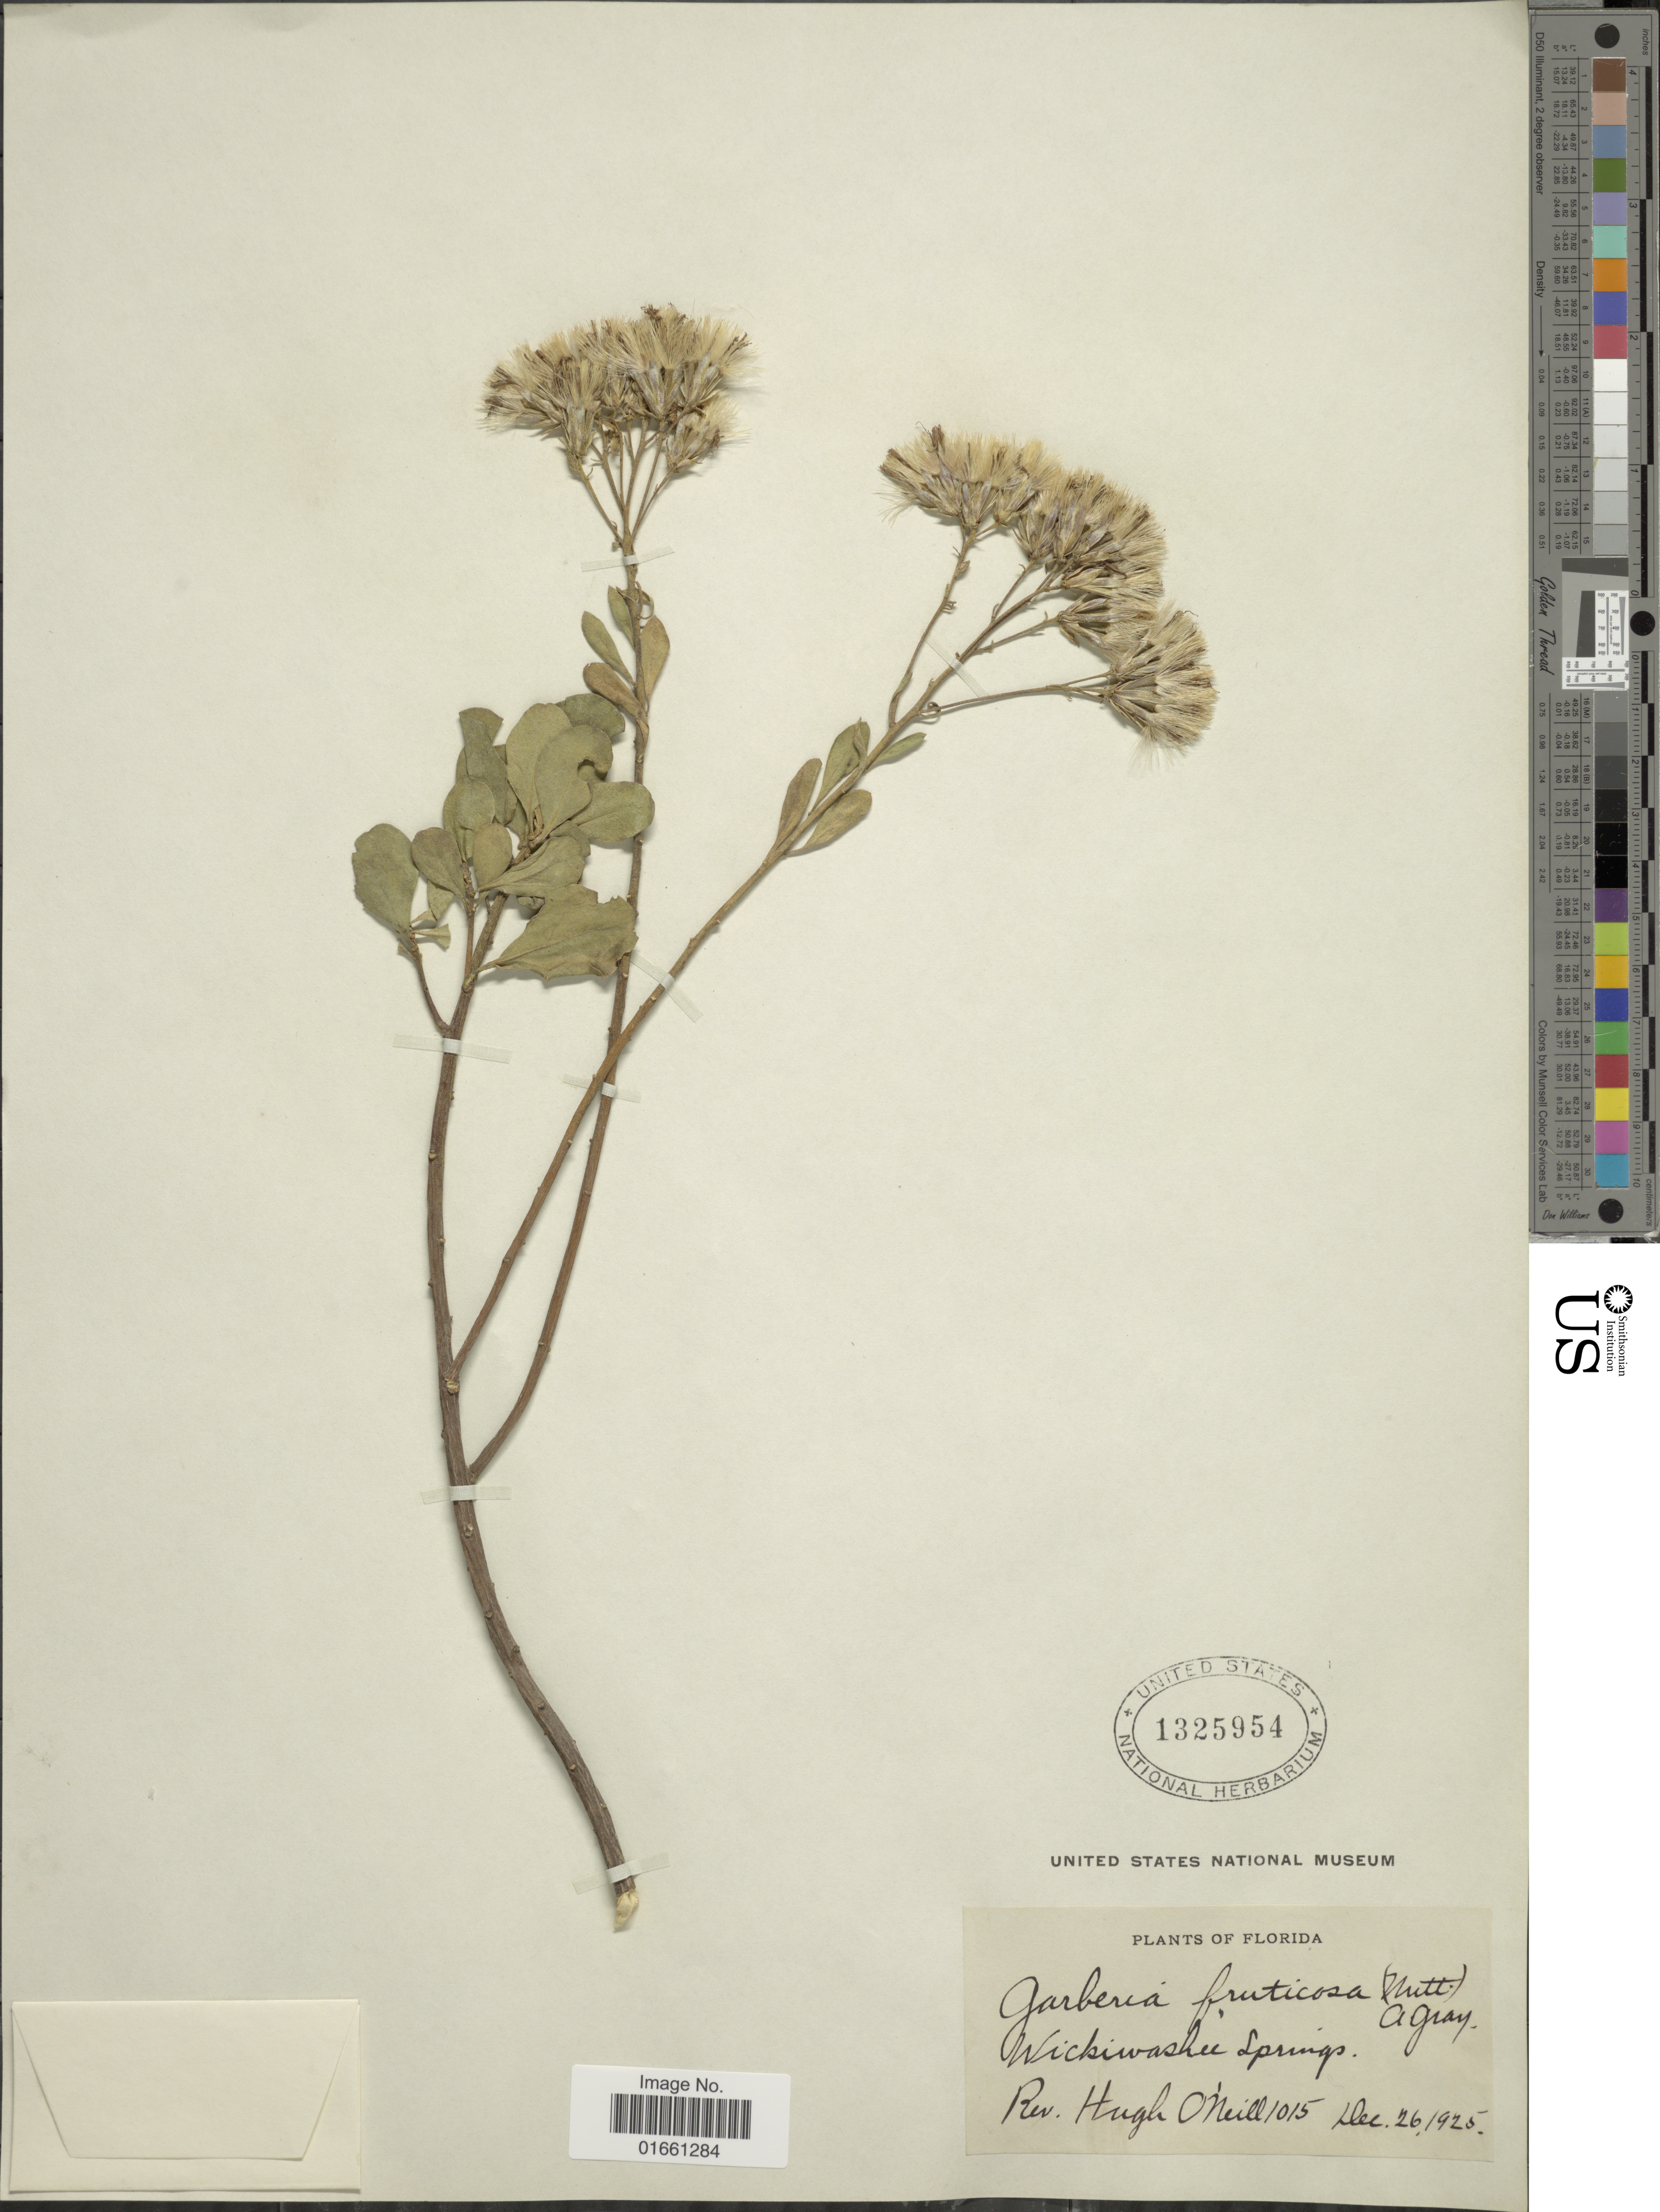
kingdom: Plantae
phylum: Tracheophyta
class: Magnoliopsida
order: Asterales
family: Asteraceae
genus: Garberia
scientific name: Garberia heterophylla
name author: (W. Bartram) Merr. & F. Harper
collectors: H. O'Neill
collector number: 1015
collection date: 1925-12-26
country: United States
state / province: Florida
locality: Wickiwashee Springs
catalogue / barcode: US 1325954